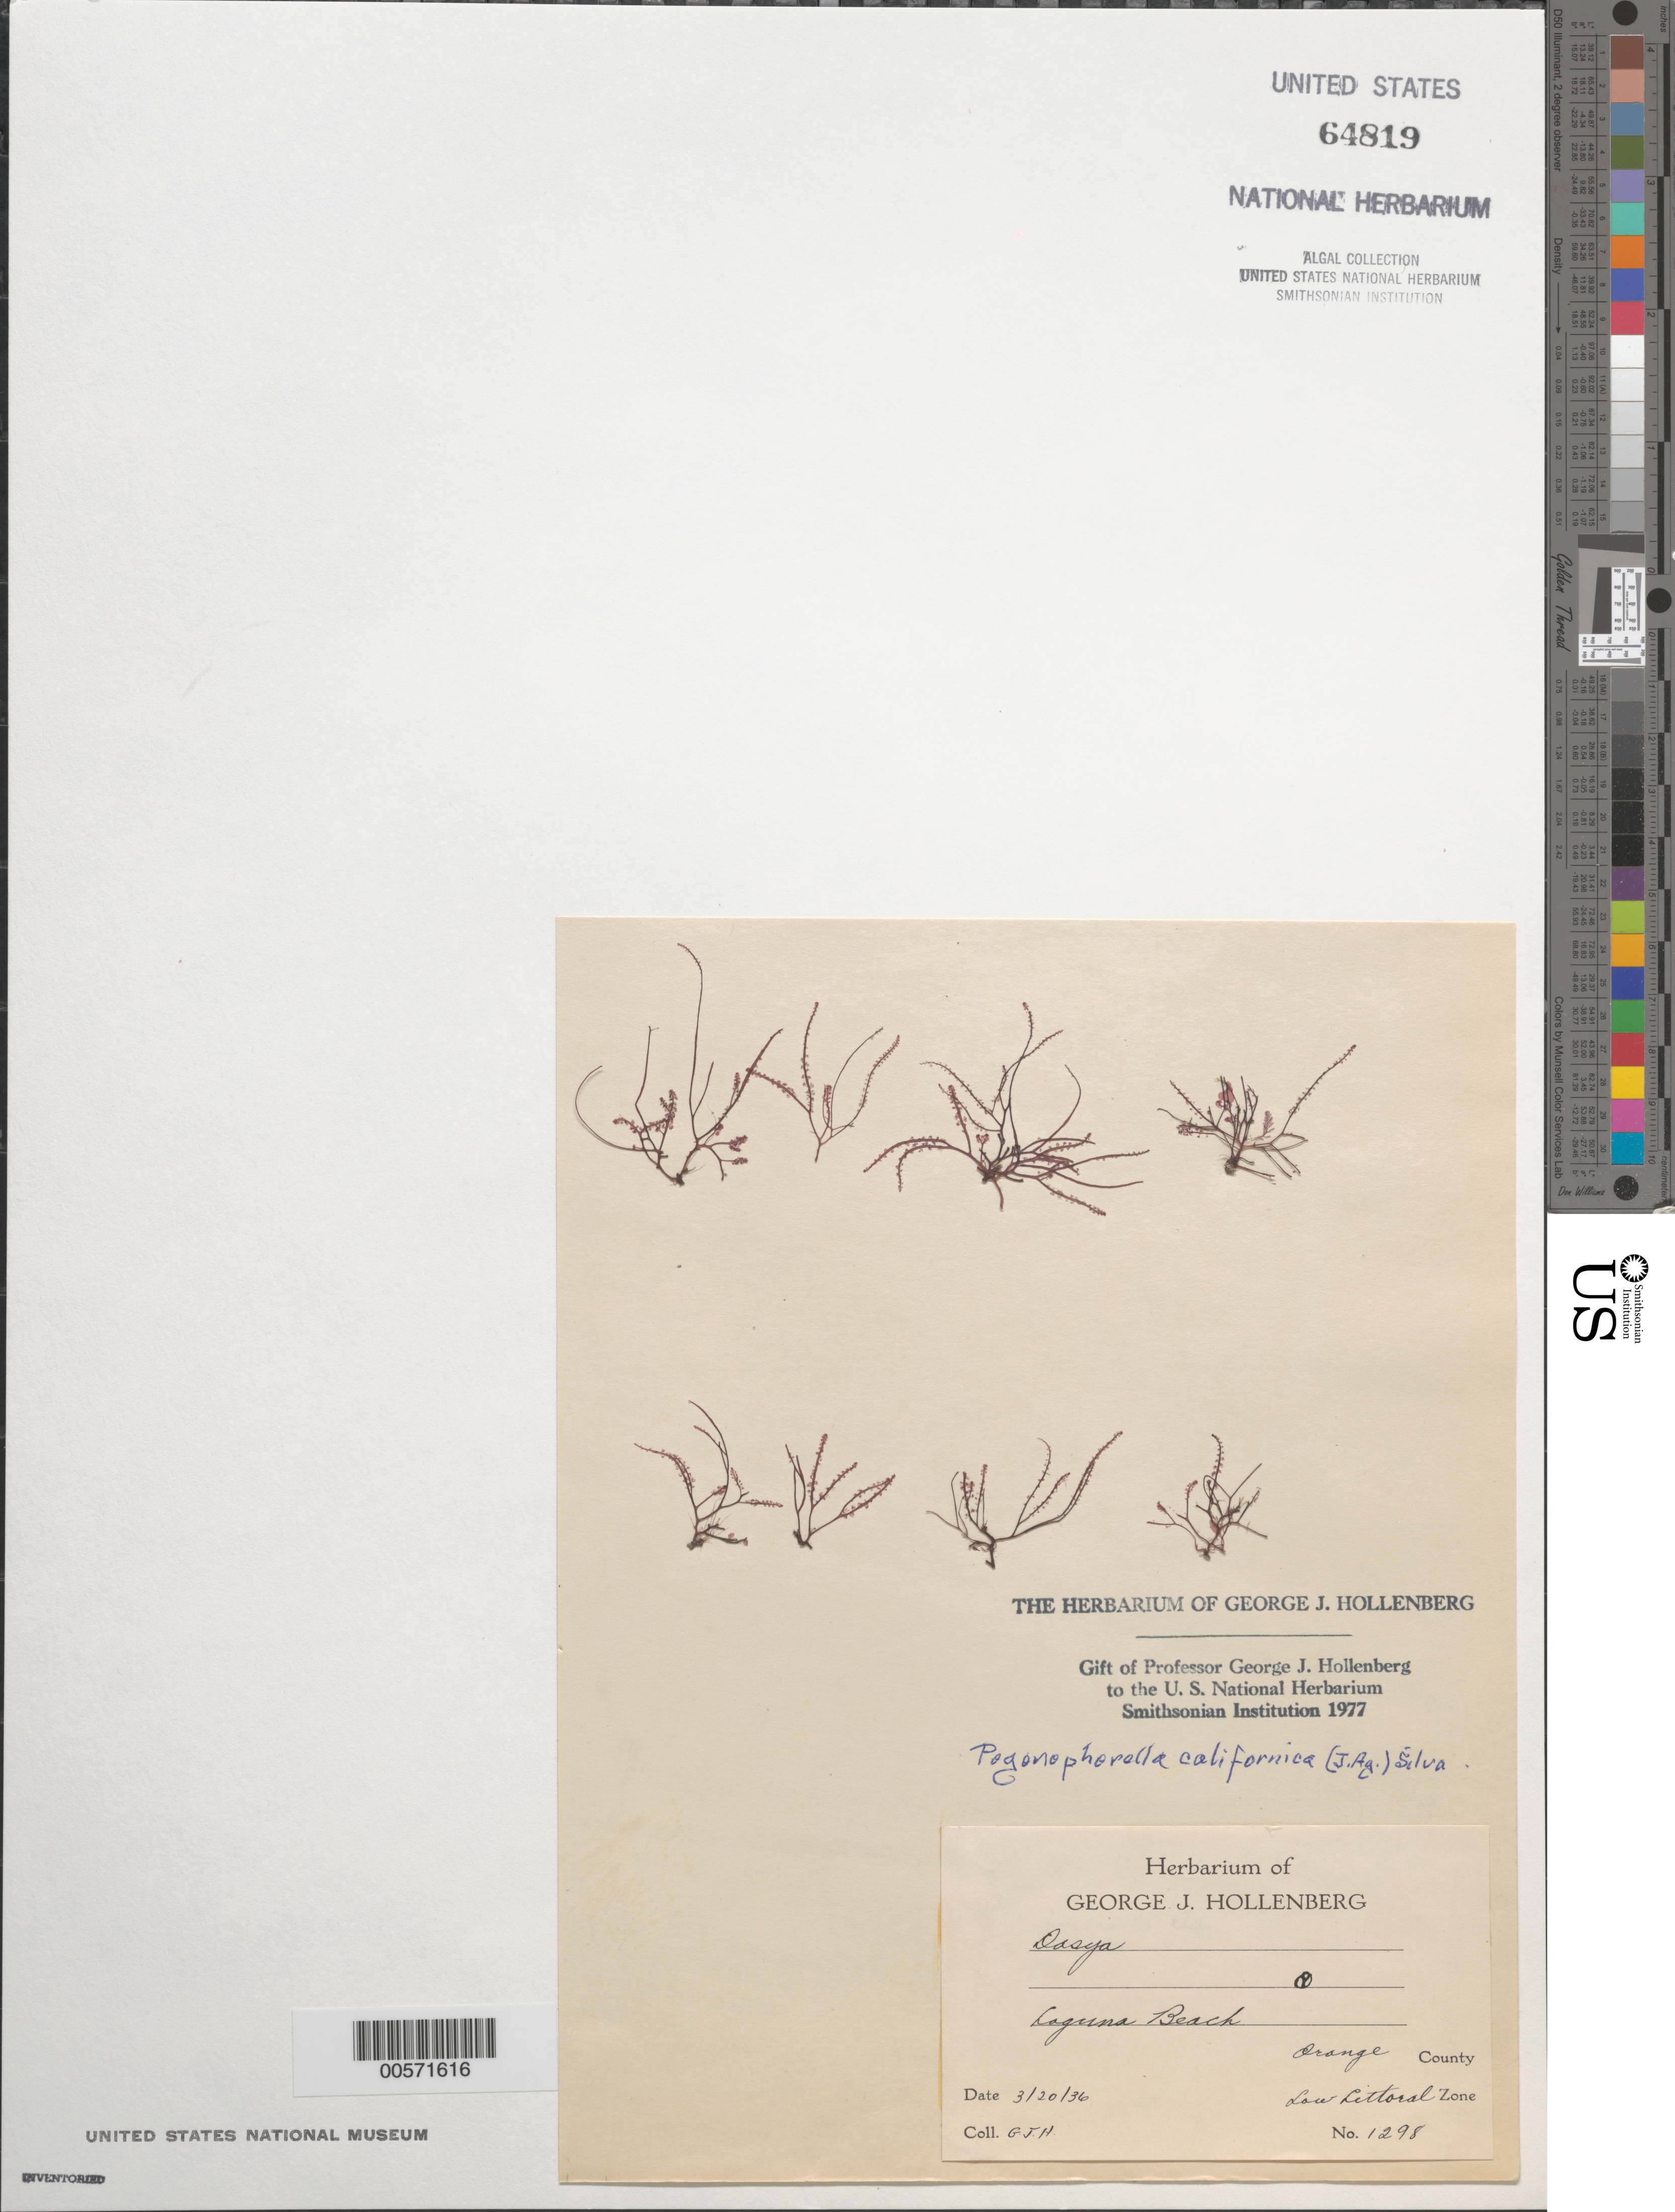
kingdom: Plantae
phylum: Rhodophyta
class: Florideophyceae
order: Ceramiales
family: Dasyaceae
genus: Dasya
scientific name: Dasya binghamiae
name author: A.J.K. Millar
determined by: Algae name updating Project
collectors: G. Hollenberg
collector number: GJH 1298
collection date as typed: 20 Mar 1936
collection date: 1936-03-20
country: United States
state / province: California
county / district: Orange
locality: Laguna Beach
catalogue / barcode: US 64819